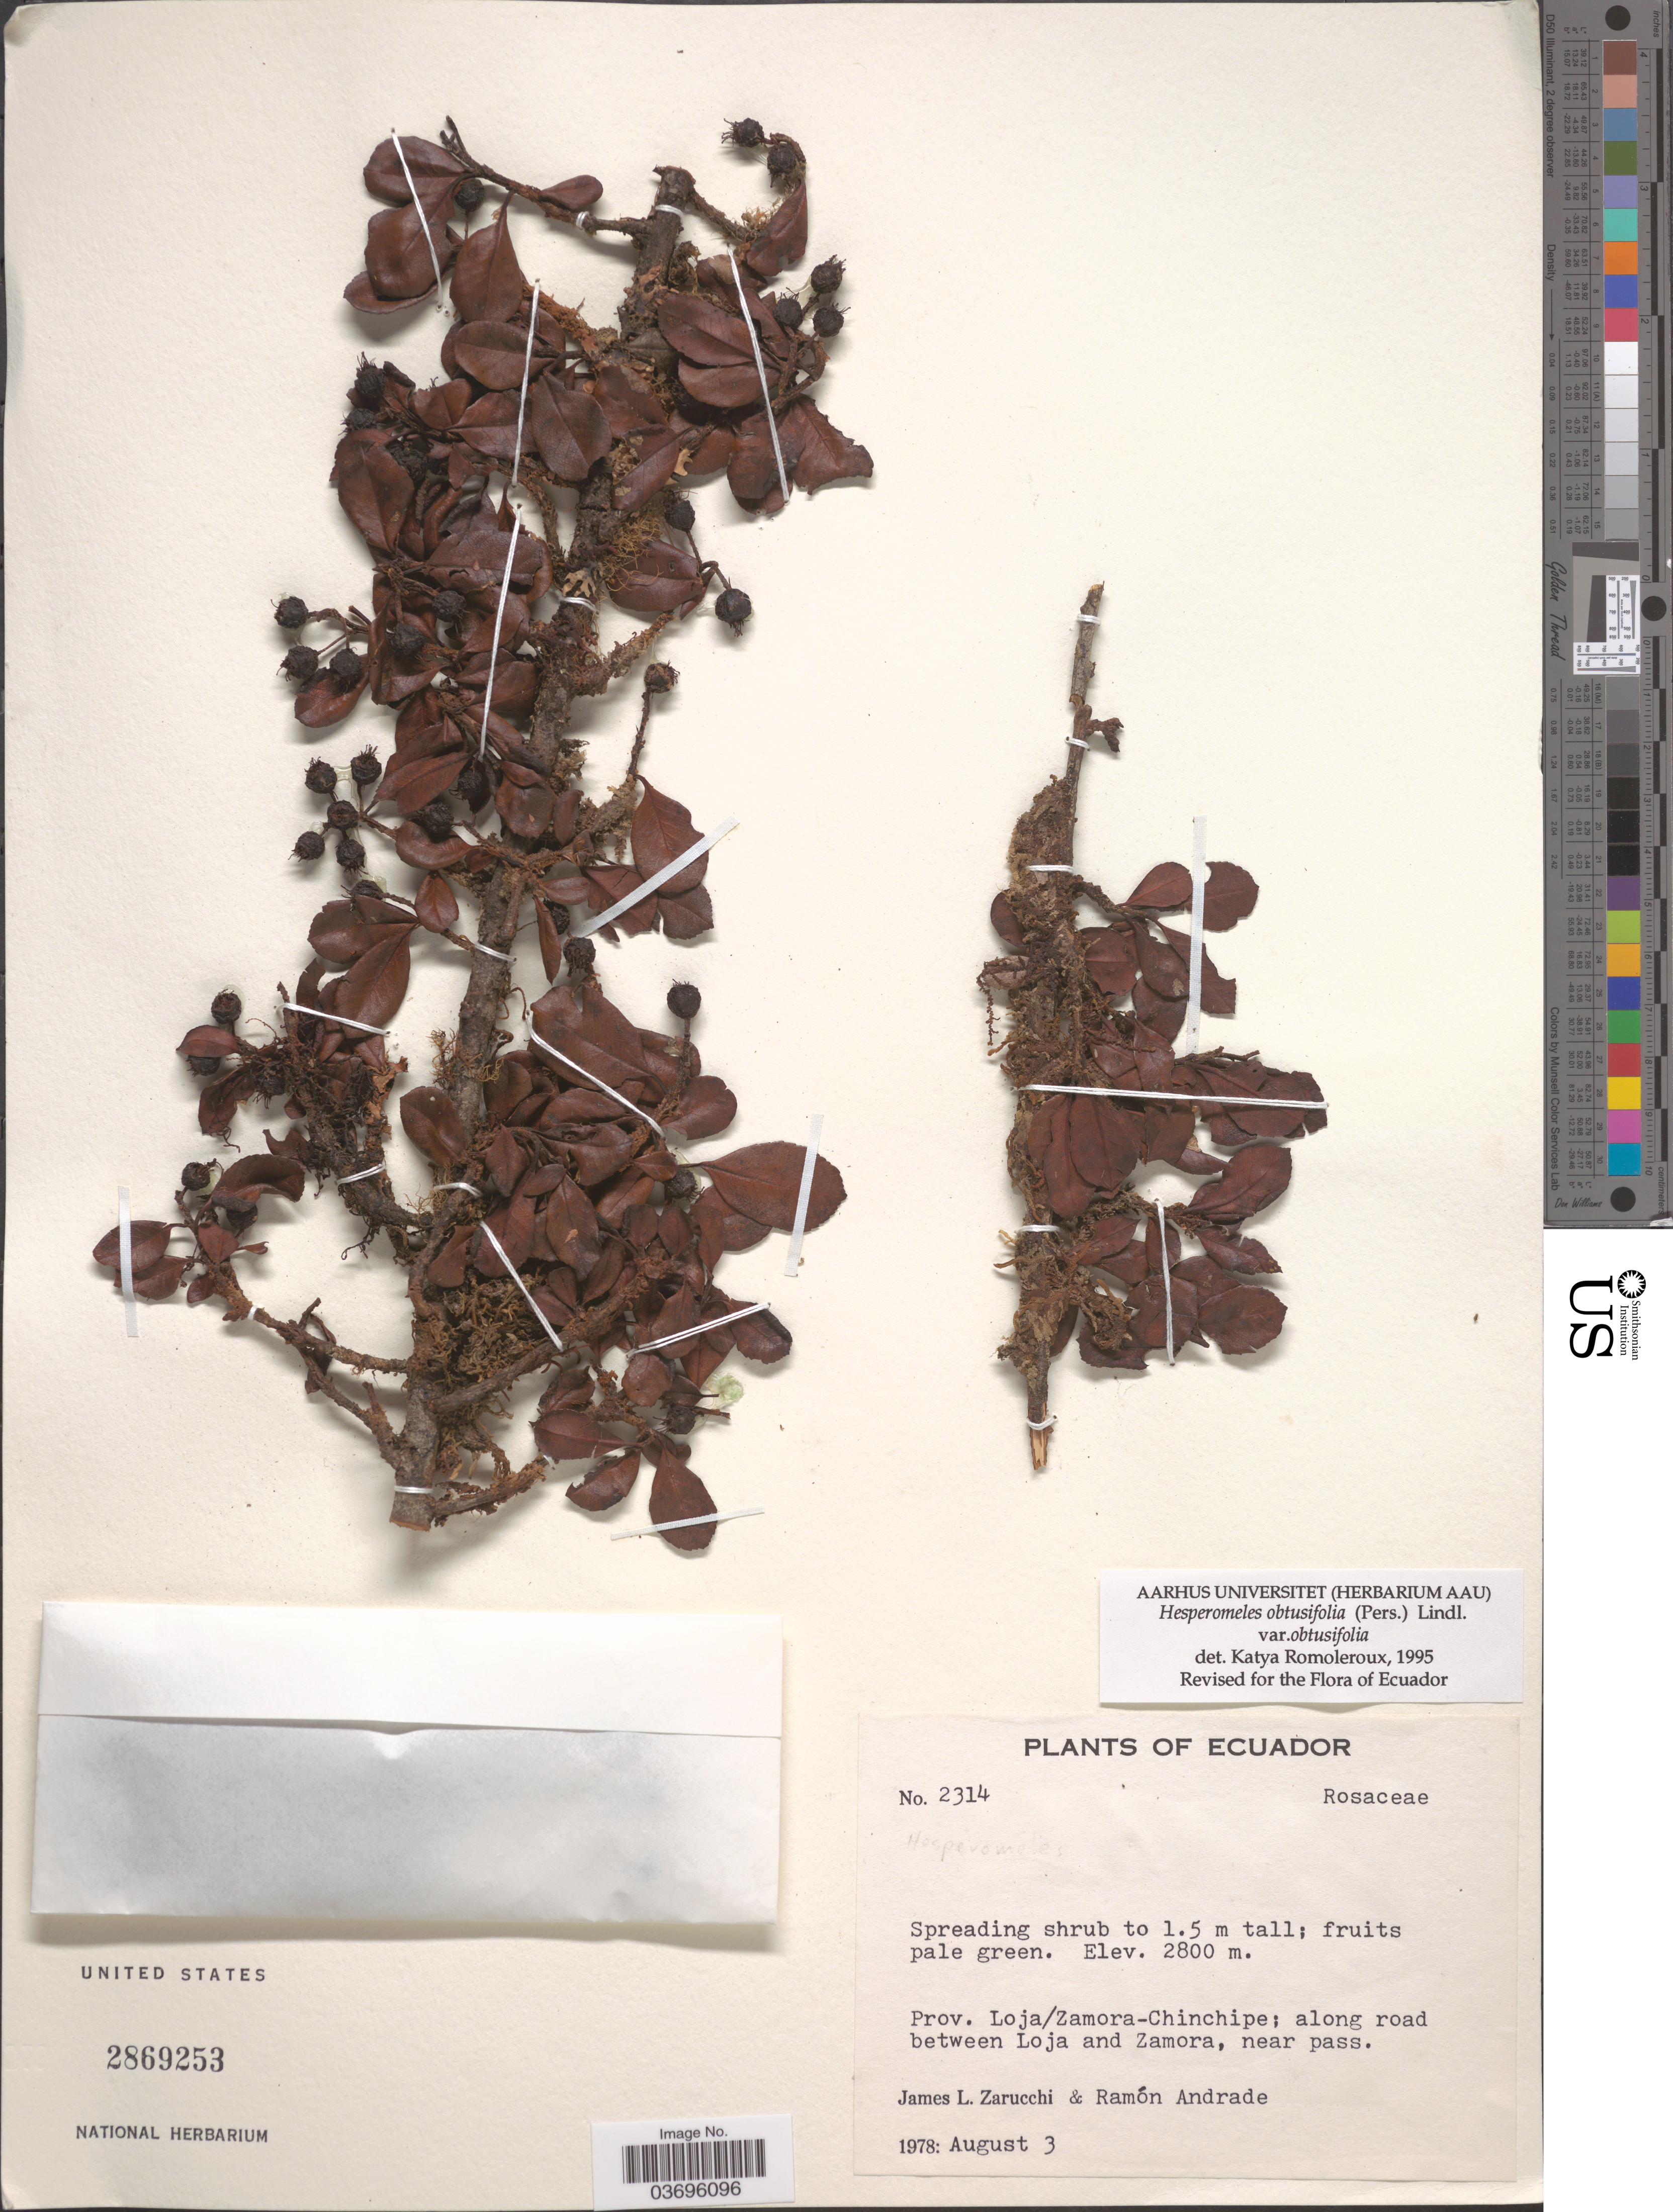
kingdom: Plantae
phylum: Tracheophyta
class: Magnoliopsida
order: Rosales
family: Rosaceae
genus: Hesperomeles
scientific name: Hesperomeles obtusifolia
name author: (Pers.) Lindl.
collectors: J. L. Zarucchi & R. Andrade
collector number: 2314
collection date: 1978-08-03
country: Ecuador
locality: Prov. Loja/Zamora-Chinchipe; along road between Loja and Zamora, near pass.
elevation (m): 2800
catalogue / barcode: US 2869253